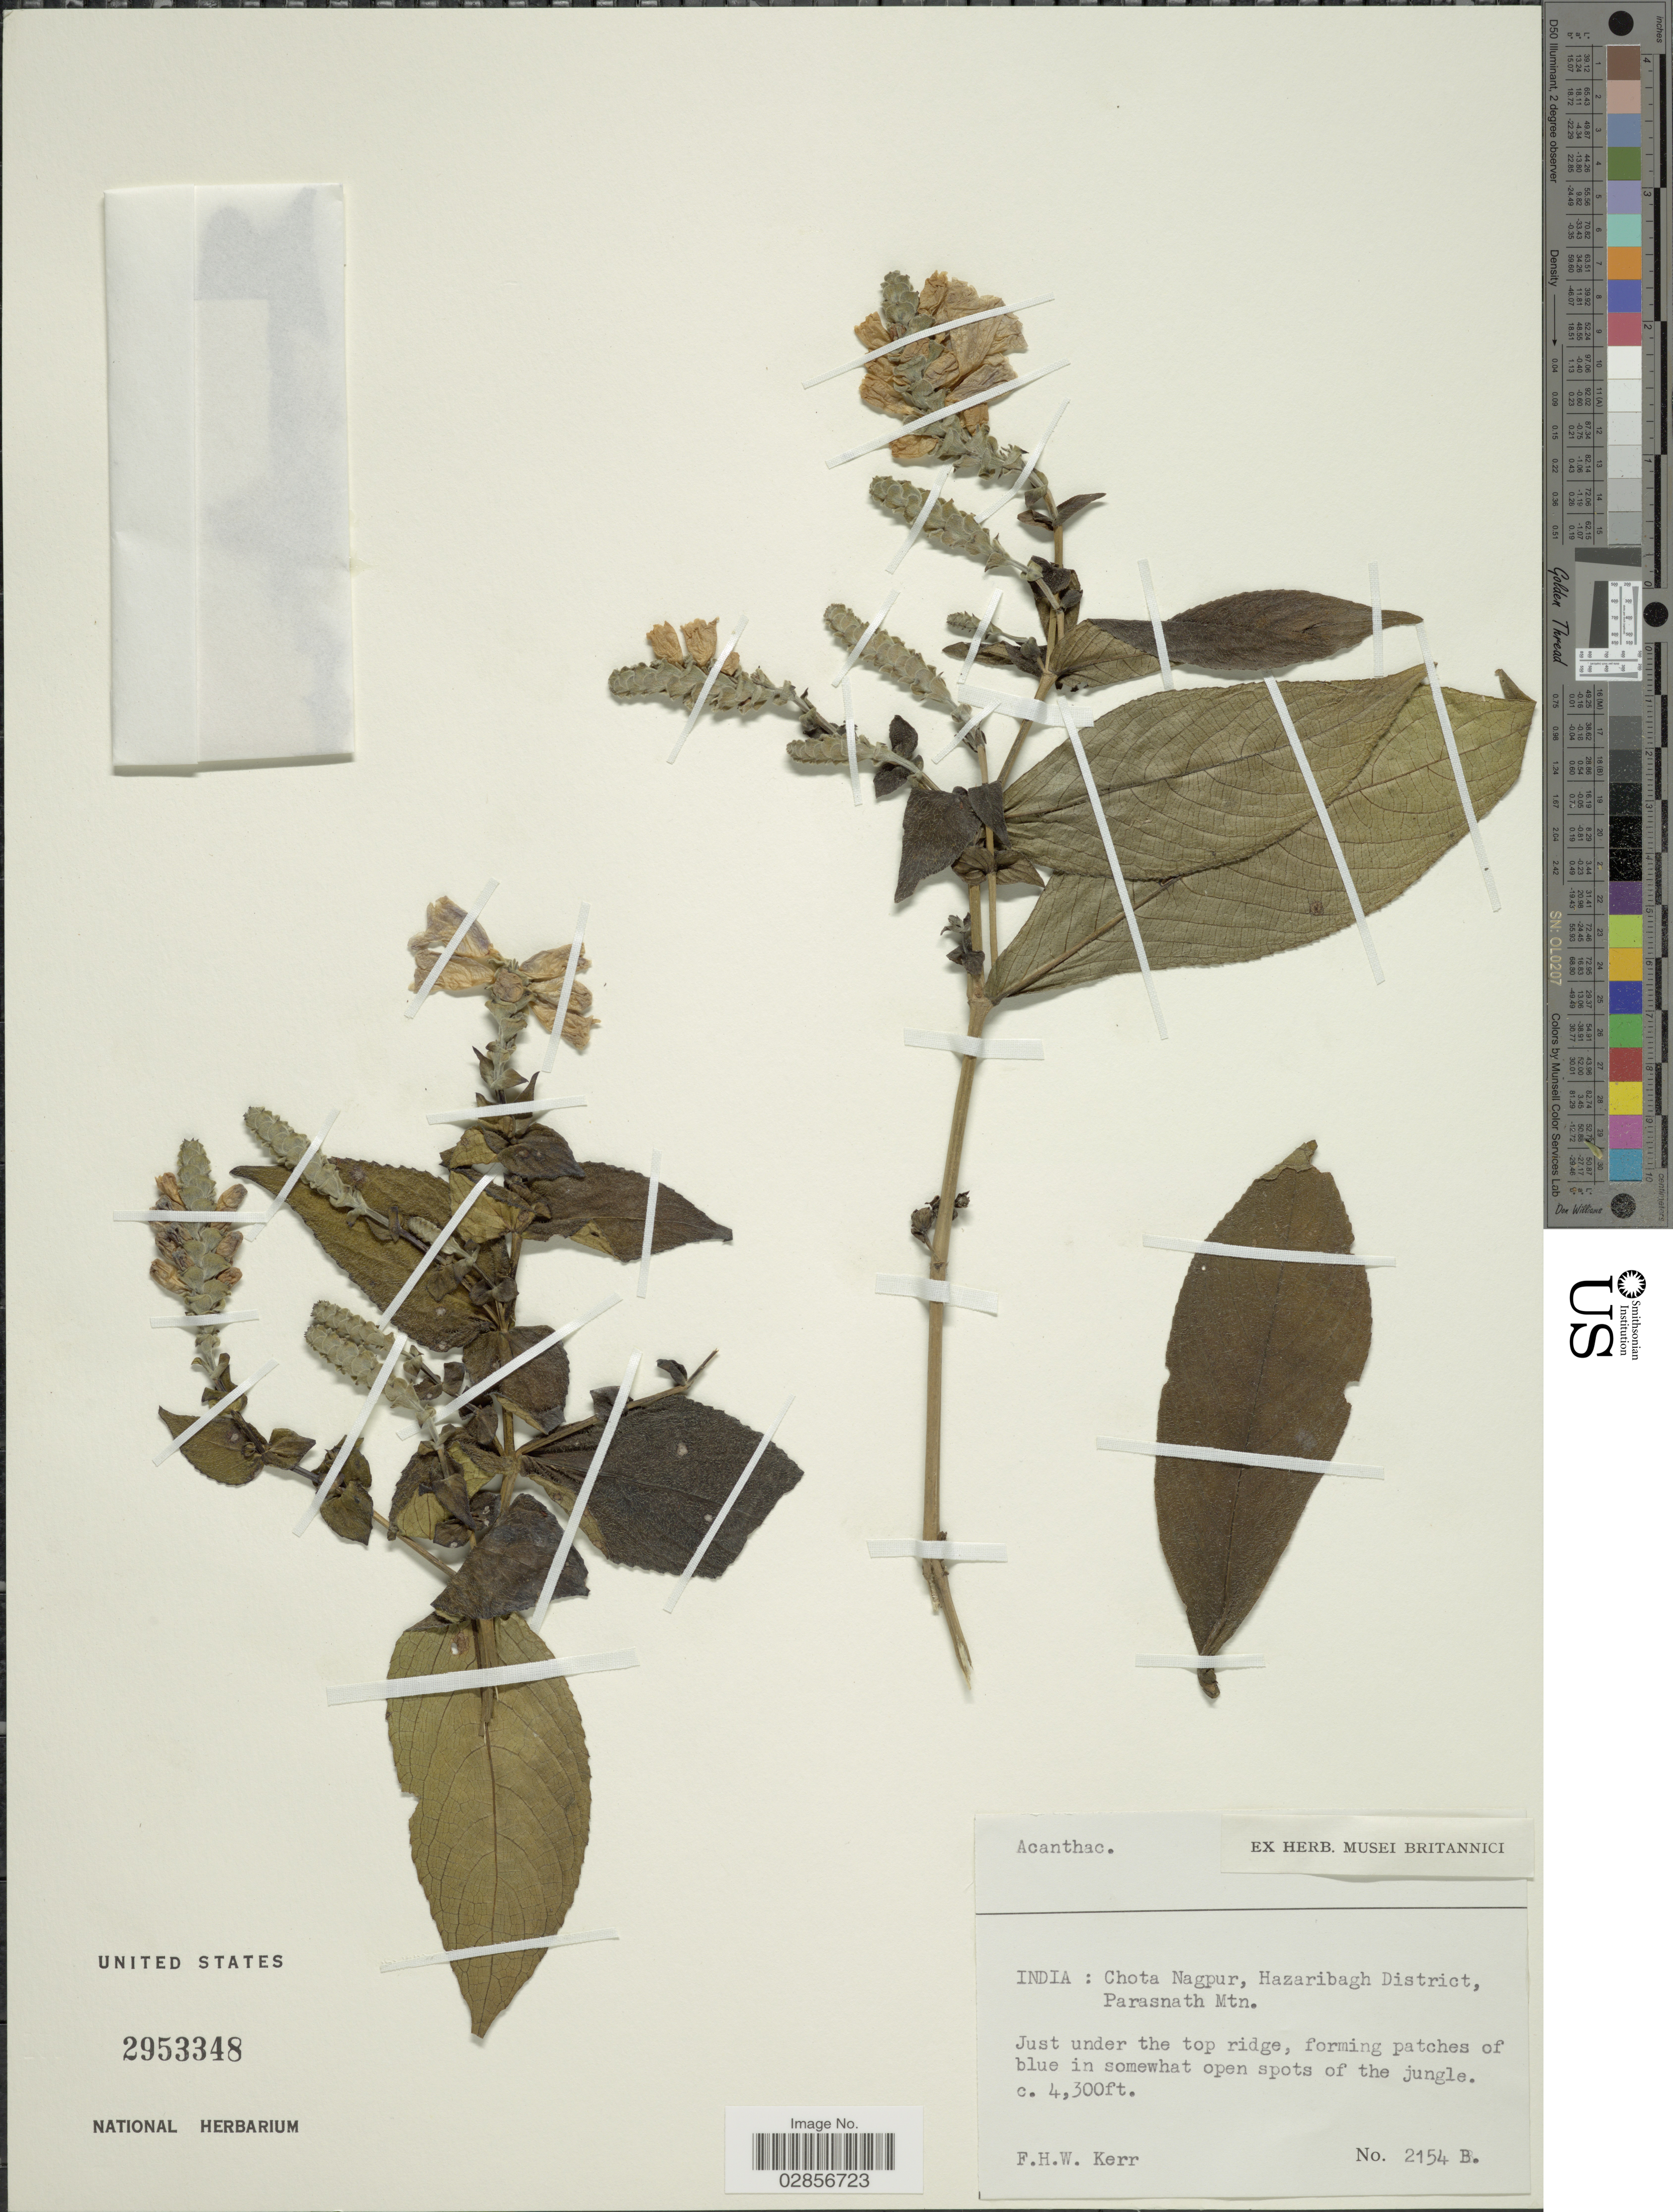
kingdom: Plantae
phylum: Tracheophyta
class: Magnoliopsida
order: Lamiales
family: Acanthaceae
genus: Strobilanthes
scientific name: Strobilanthes sp.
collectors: F. H. W. Kerr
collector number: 2514B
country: India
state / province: Jharkhand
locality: Chota Nagpur, Hazaribagh District, Parasnath Mtn.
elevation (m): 1311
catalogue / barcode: US 2953348